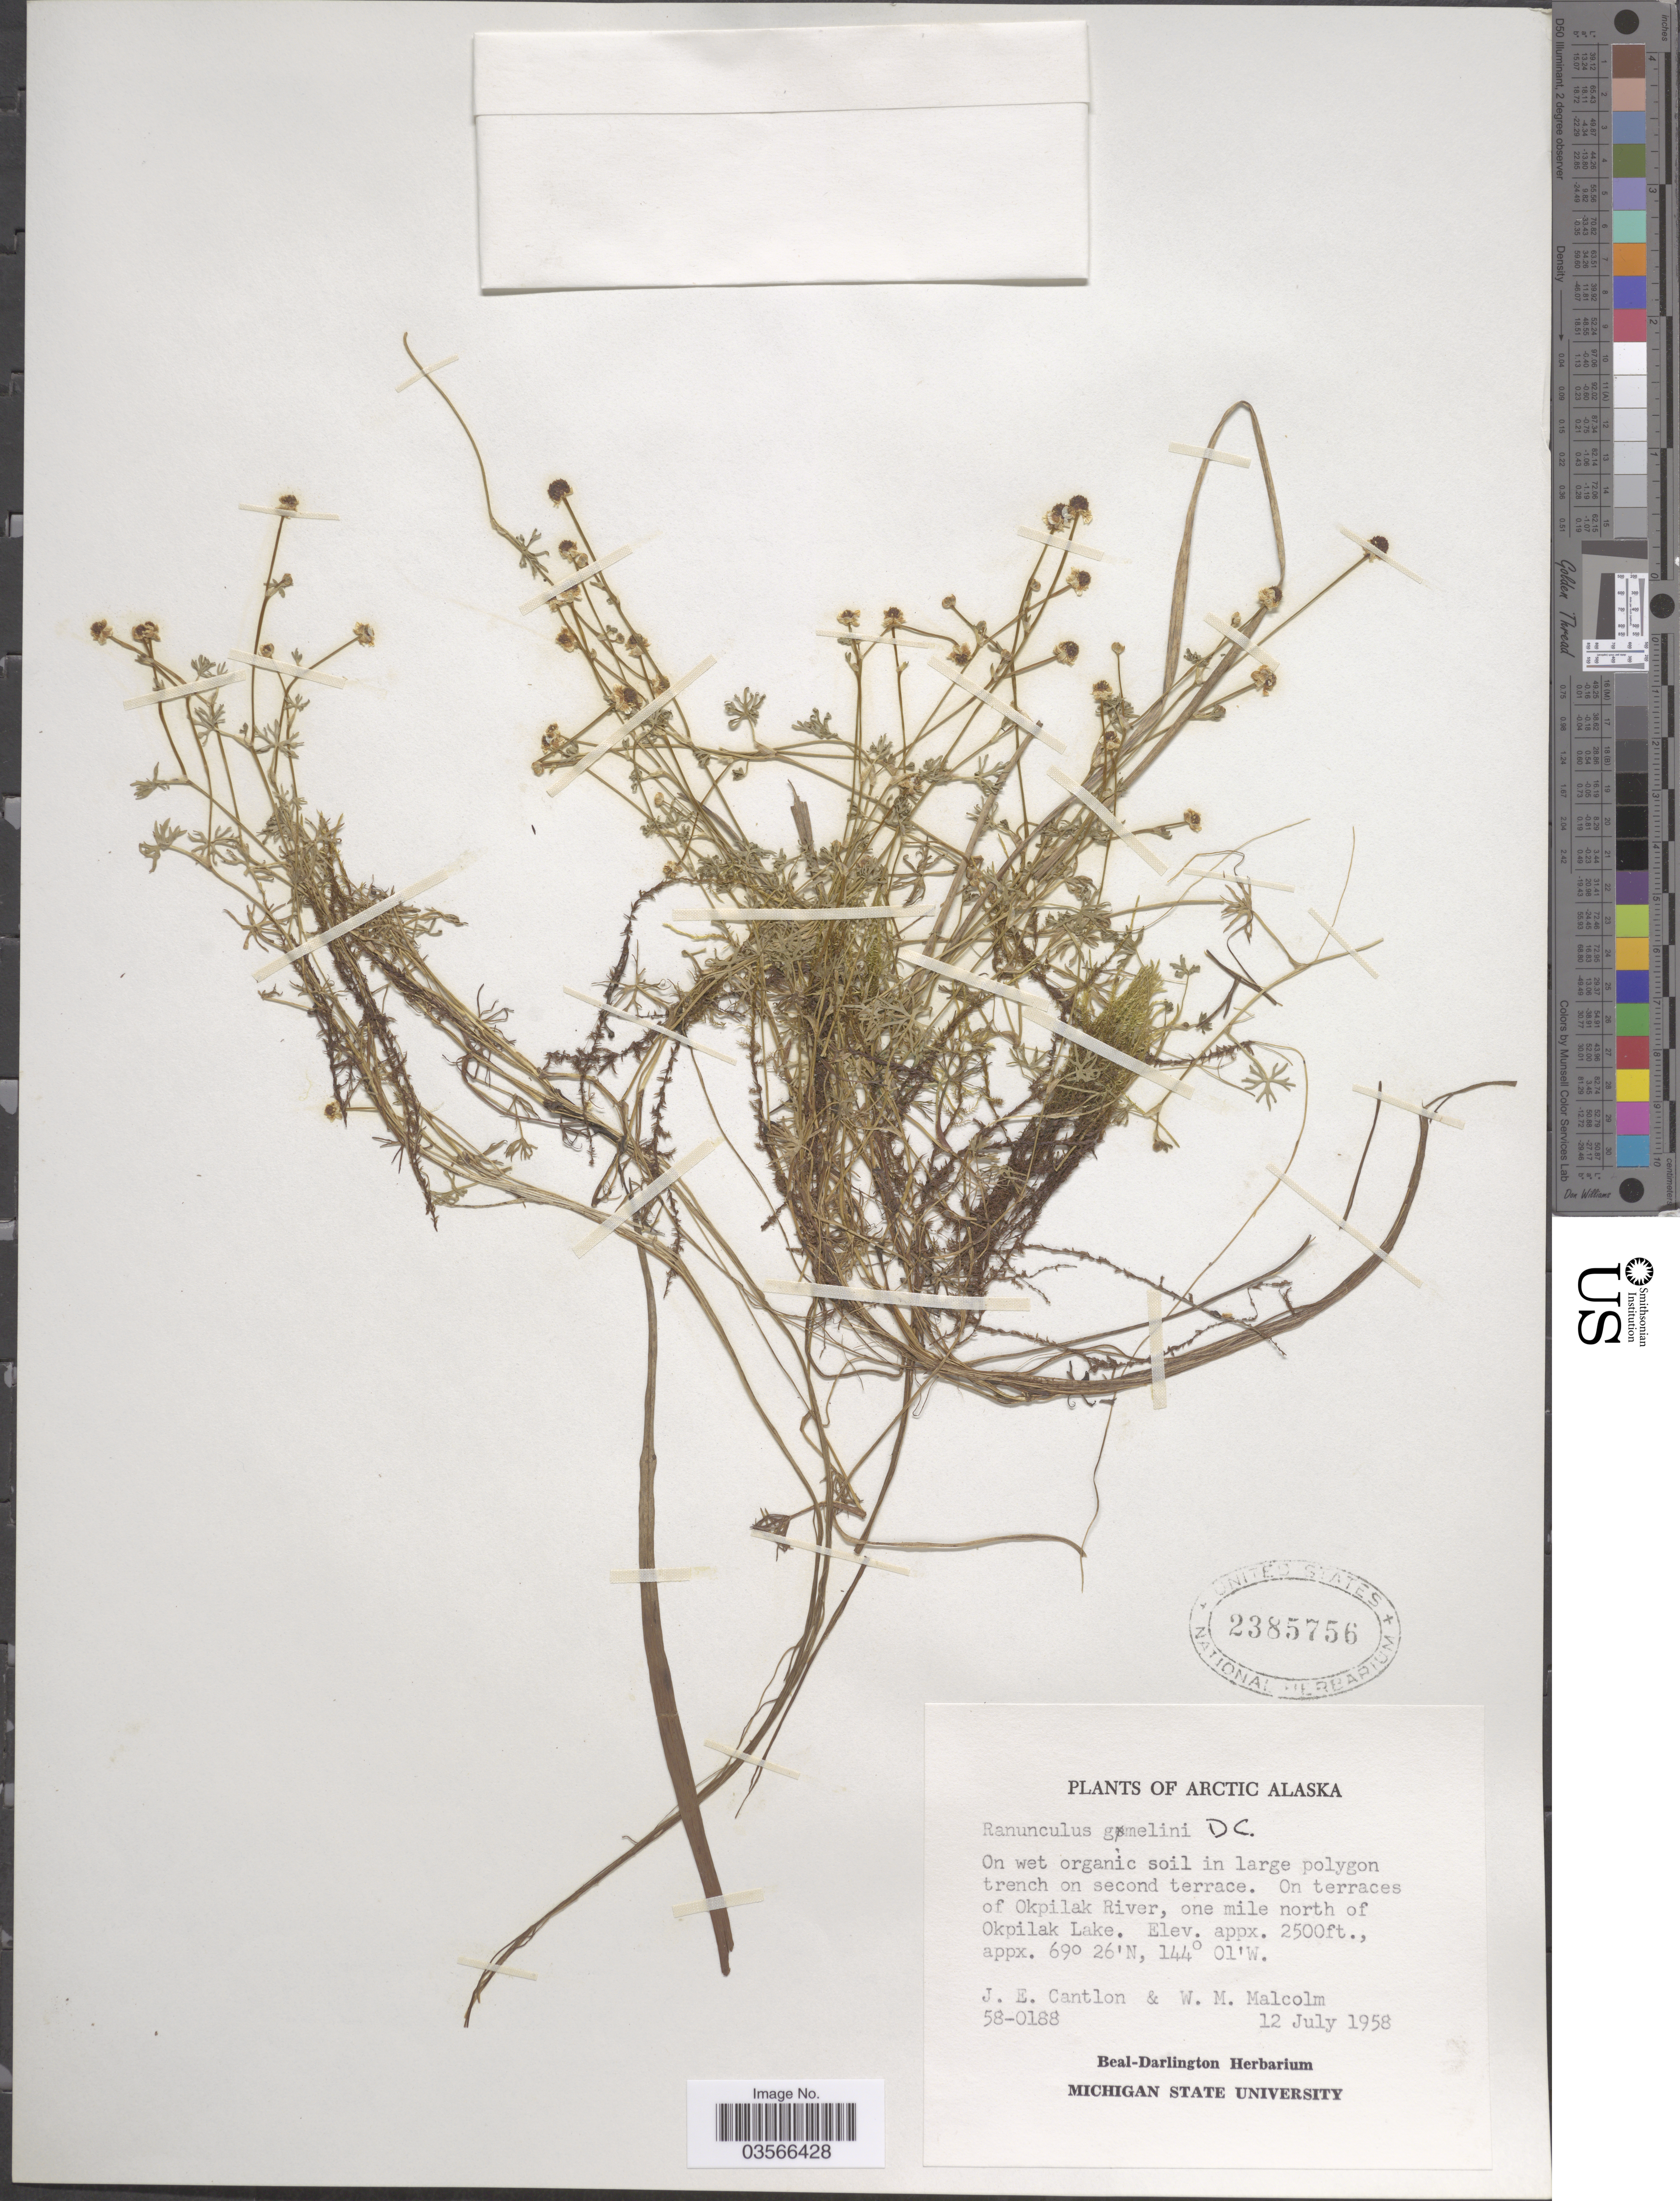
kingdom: Plantae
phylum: Tracheophyta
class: Magnoliopsida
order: Ranunculales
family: Ranunculaceae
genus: Ranunculus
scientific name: Ranunculus gmelinii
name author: DC.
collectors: J. Cantlon & W. Malcolm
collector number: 58-0188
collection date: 1958-07-12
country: United States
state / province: Alaska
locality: Arctic Alaska. On terraces of Okpilak River, one mile north of Okpilak Lake.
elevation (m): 762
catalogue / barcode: US 2385756